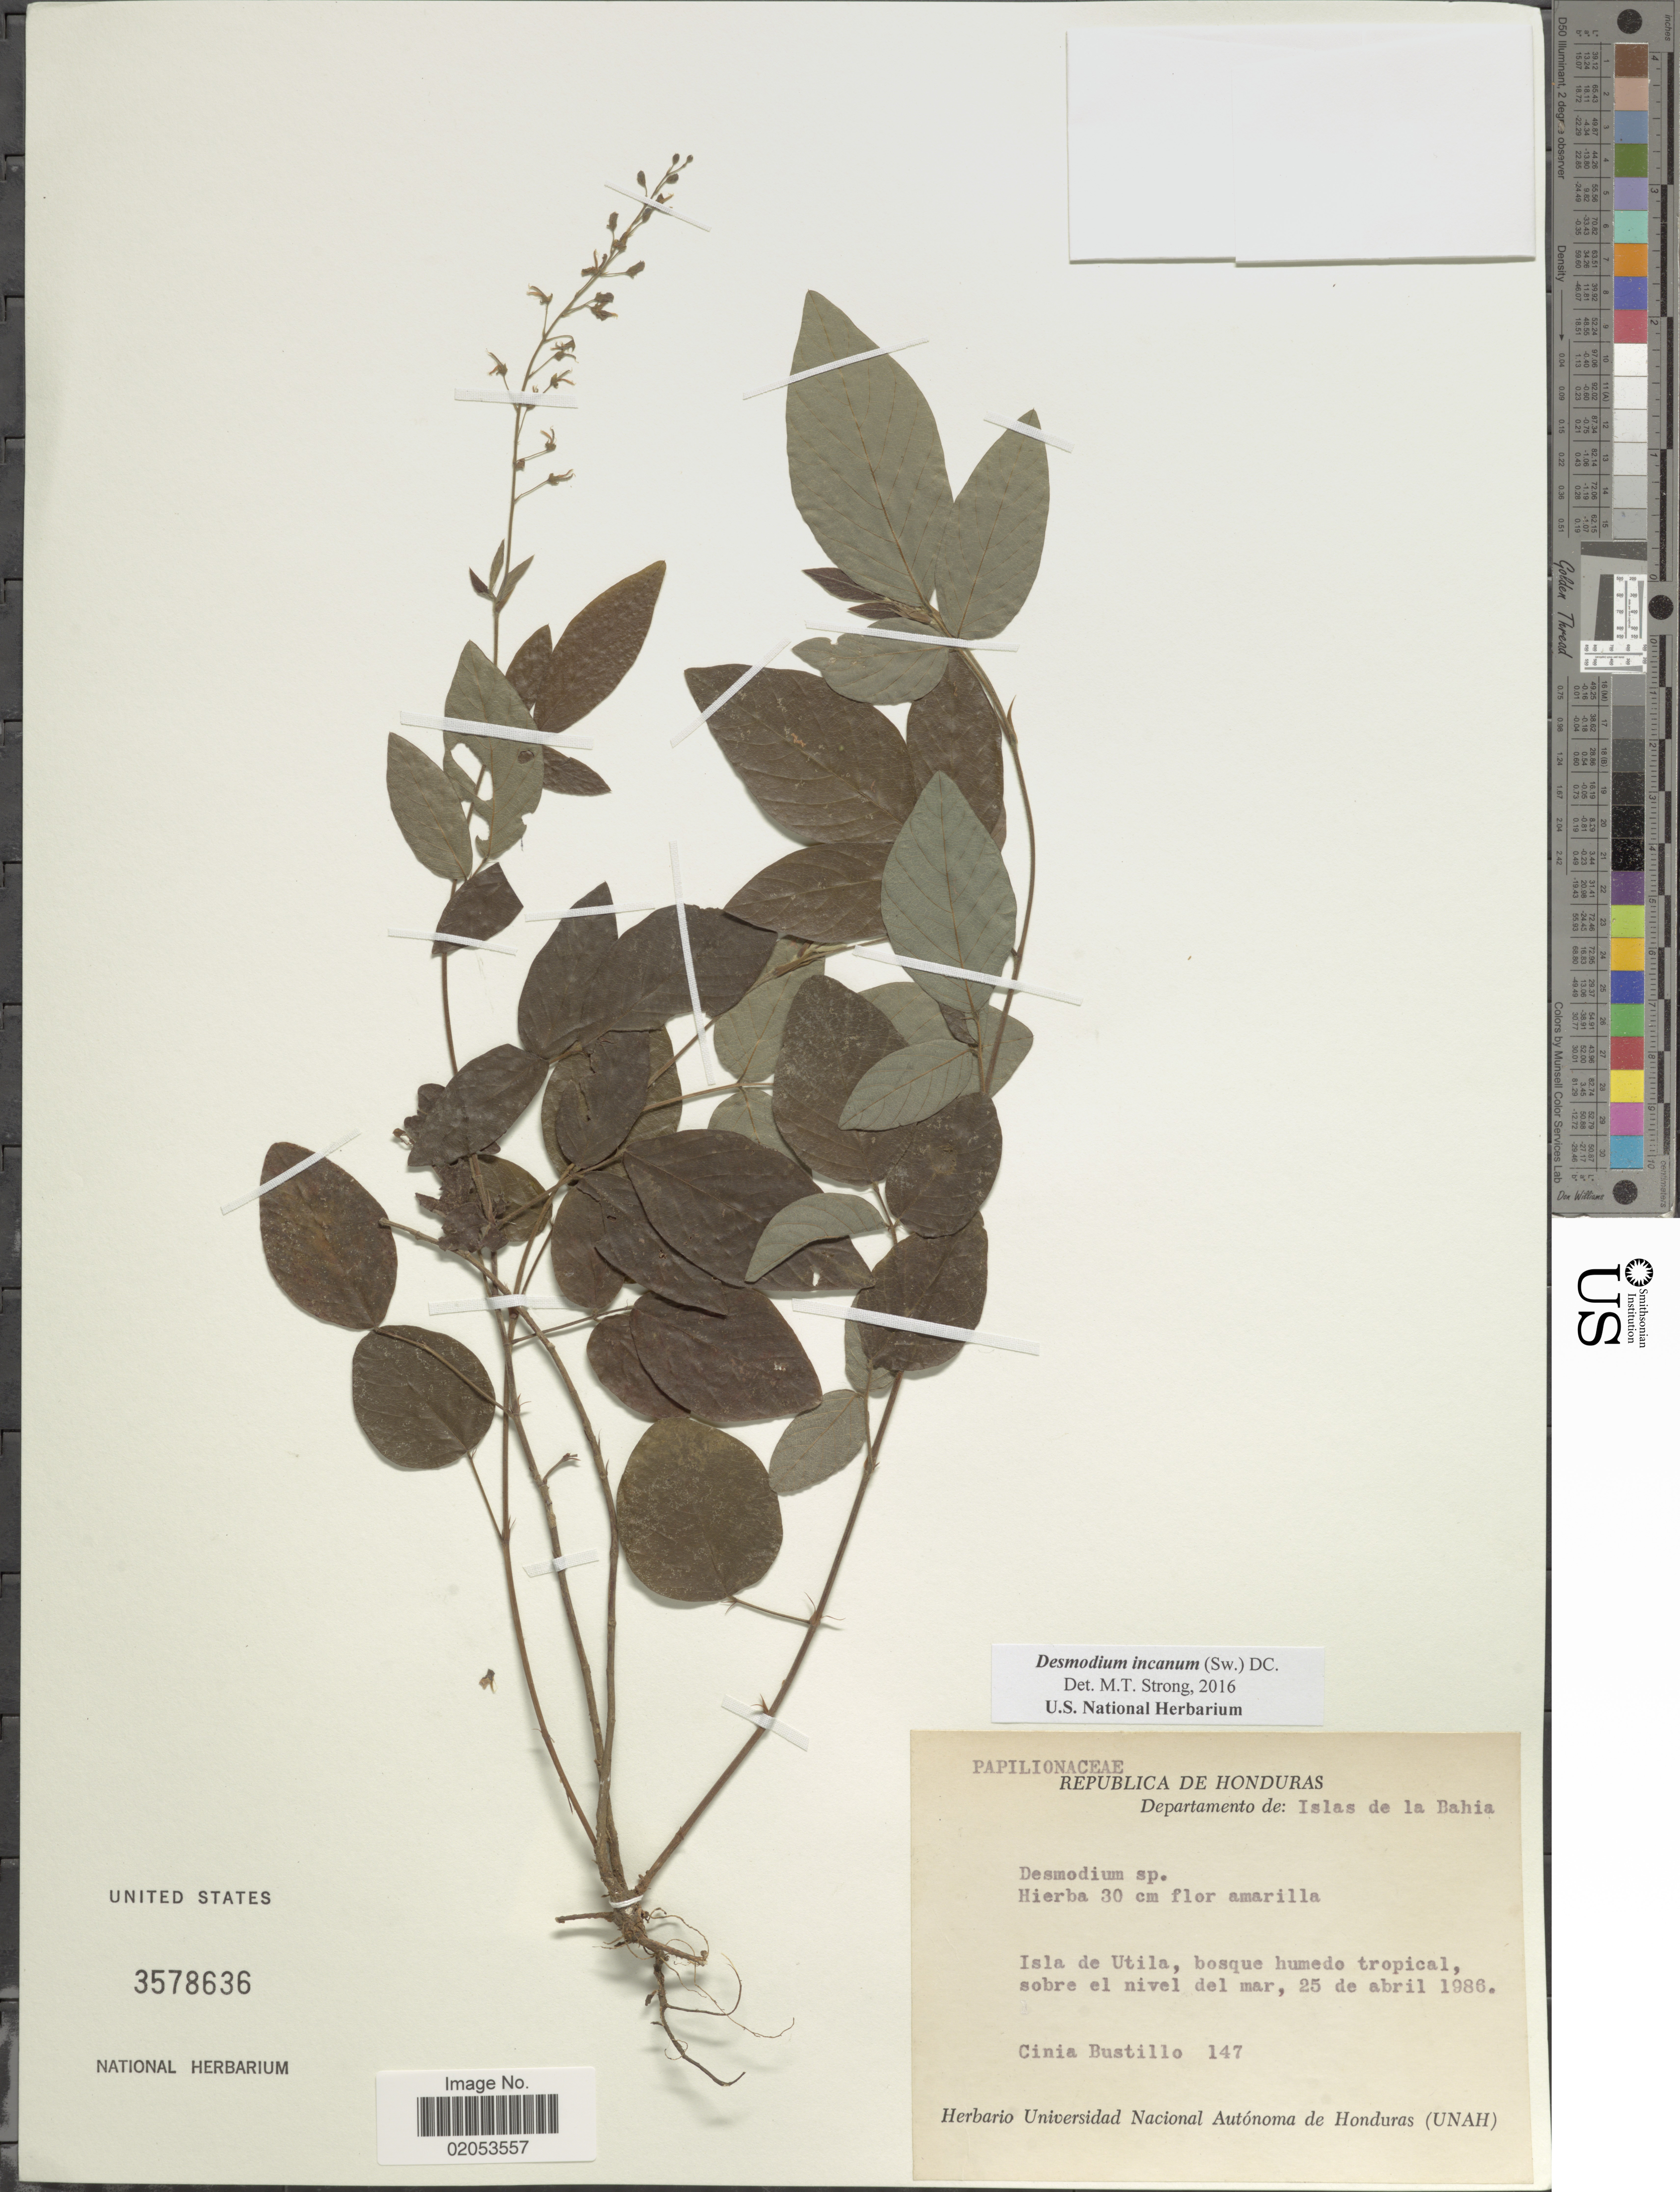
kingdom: Plantae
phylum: Tracheophyta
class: Magnoliopsida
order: Fabales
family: Fabaceae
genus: Desmodium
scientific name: Desmodium incanum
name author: (Sw.) DC.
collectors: C. Bustillo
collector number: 147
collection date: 1896-04-25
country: Honduras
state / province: Islas de la Bahía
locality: Departamento de: Islad de la Bahia, Isla de Utila, bosque humedo tropical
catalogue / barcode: US 3578636